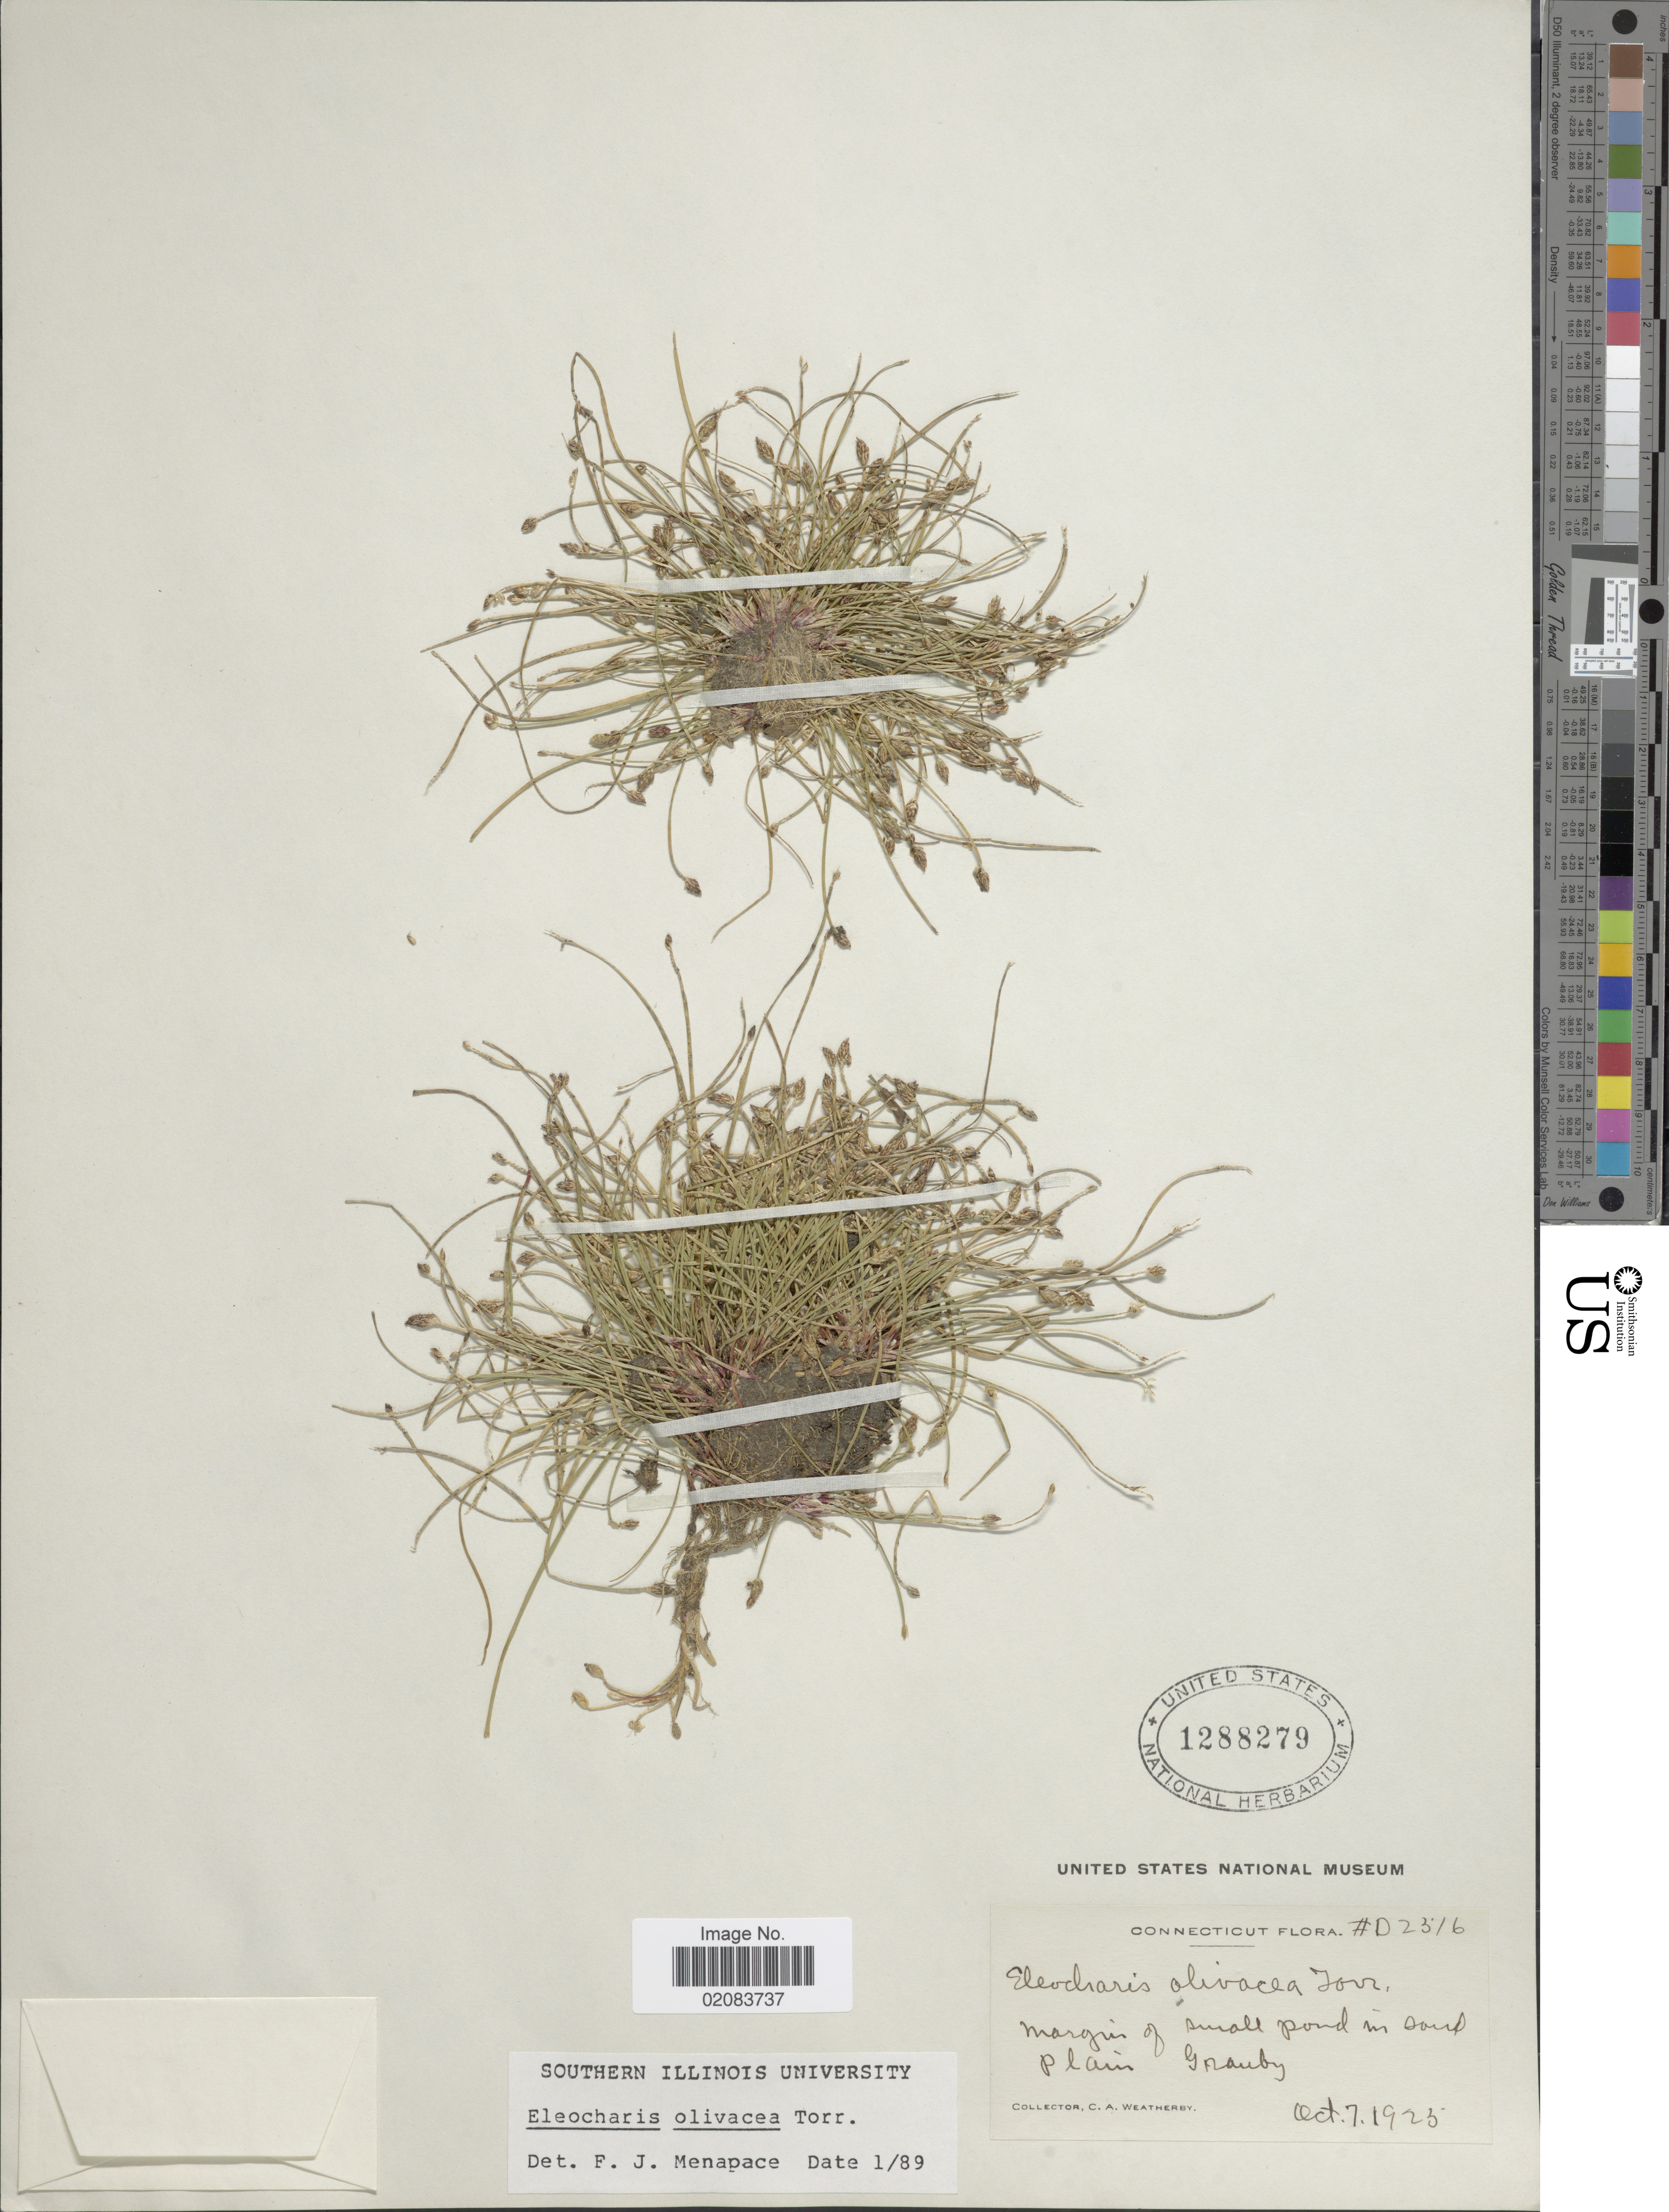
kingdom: Plantae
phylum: Tracheophyta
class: Liliopsida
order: Poales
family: Cyperaceae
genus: Eleocharis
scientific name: Eleocharis olivacea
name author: Torr.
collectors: C. A. Weatherby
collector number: D2516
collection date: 1923-10-07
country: United States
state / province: Connecticut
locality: Margin of small pond in sand plain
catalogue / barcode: US 1288279